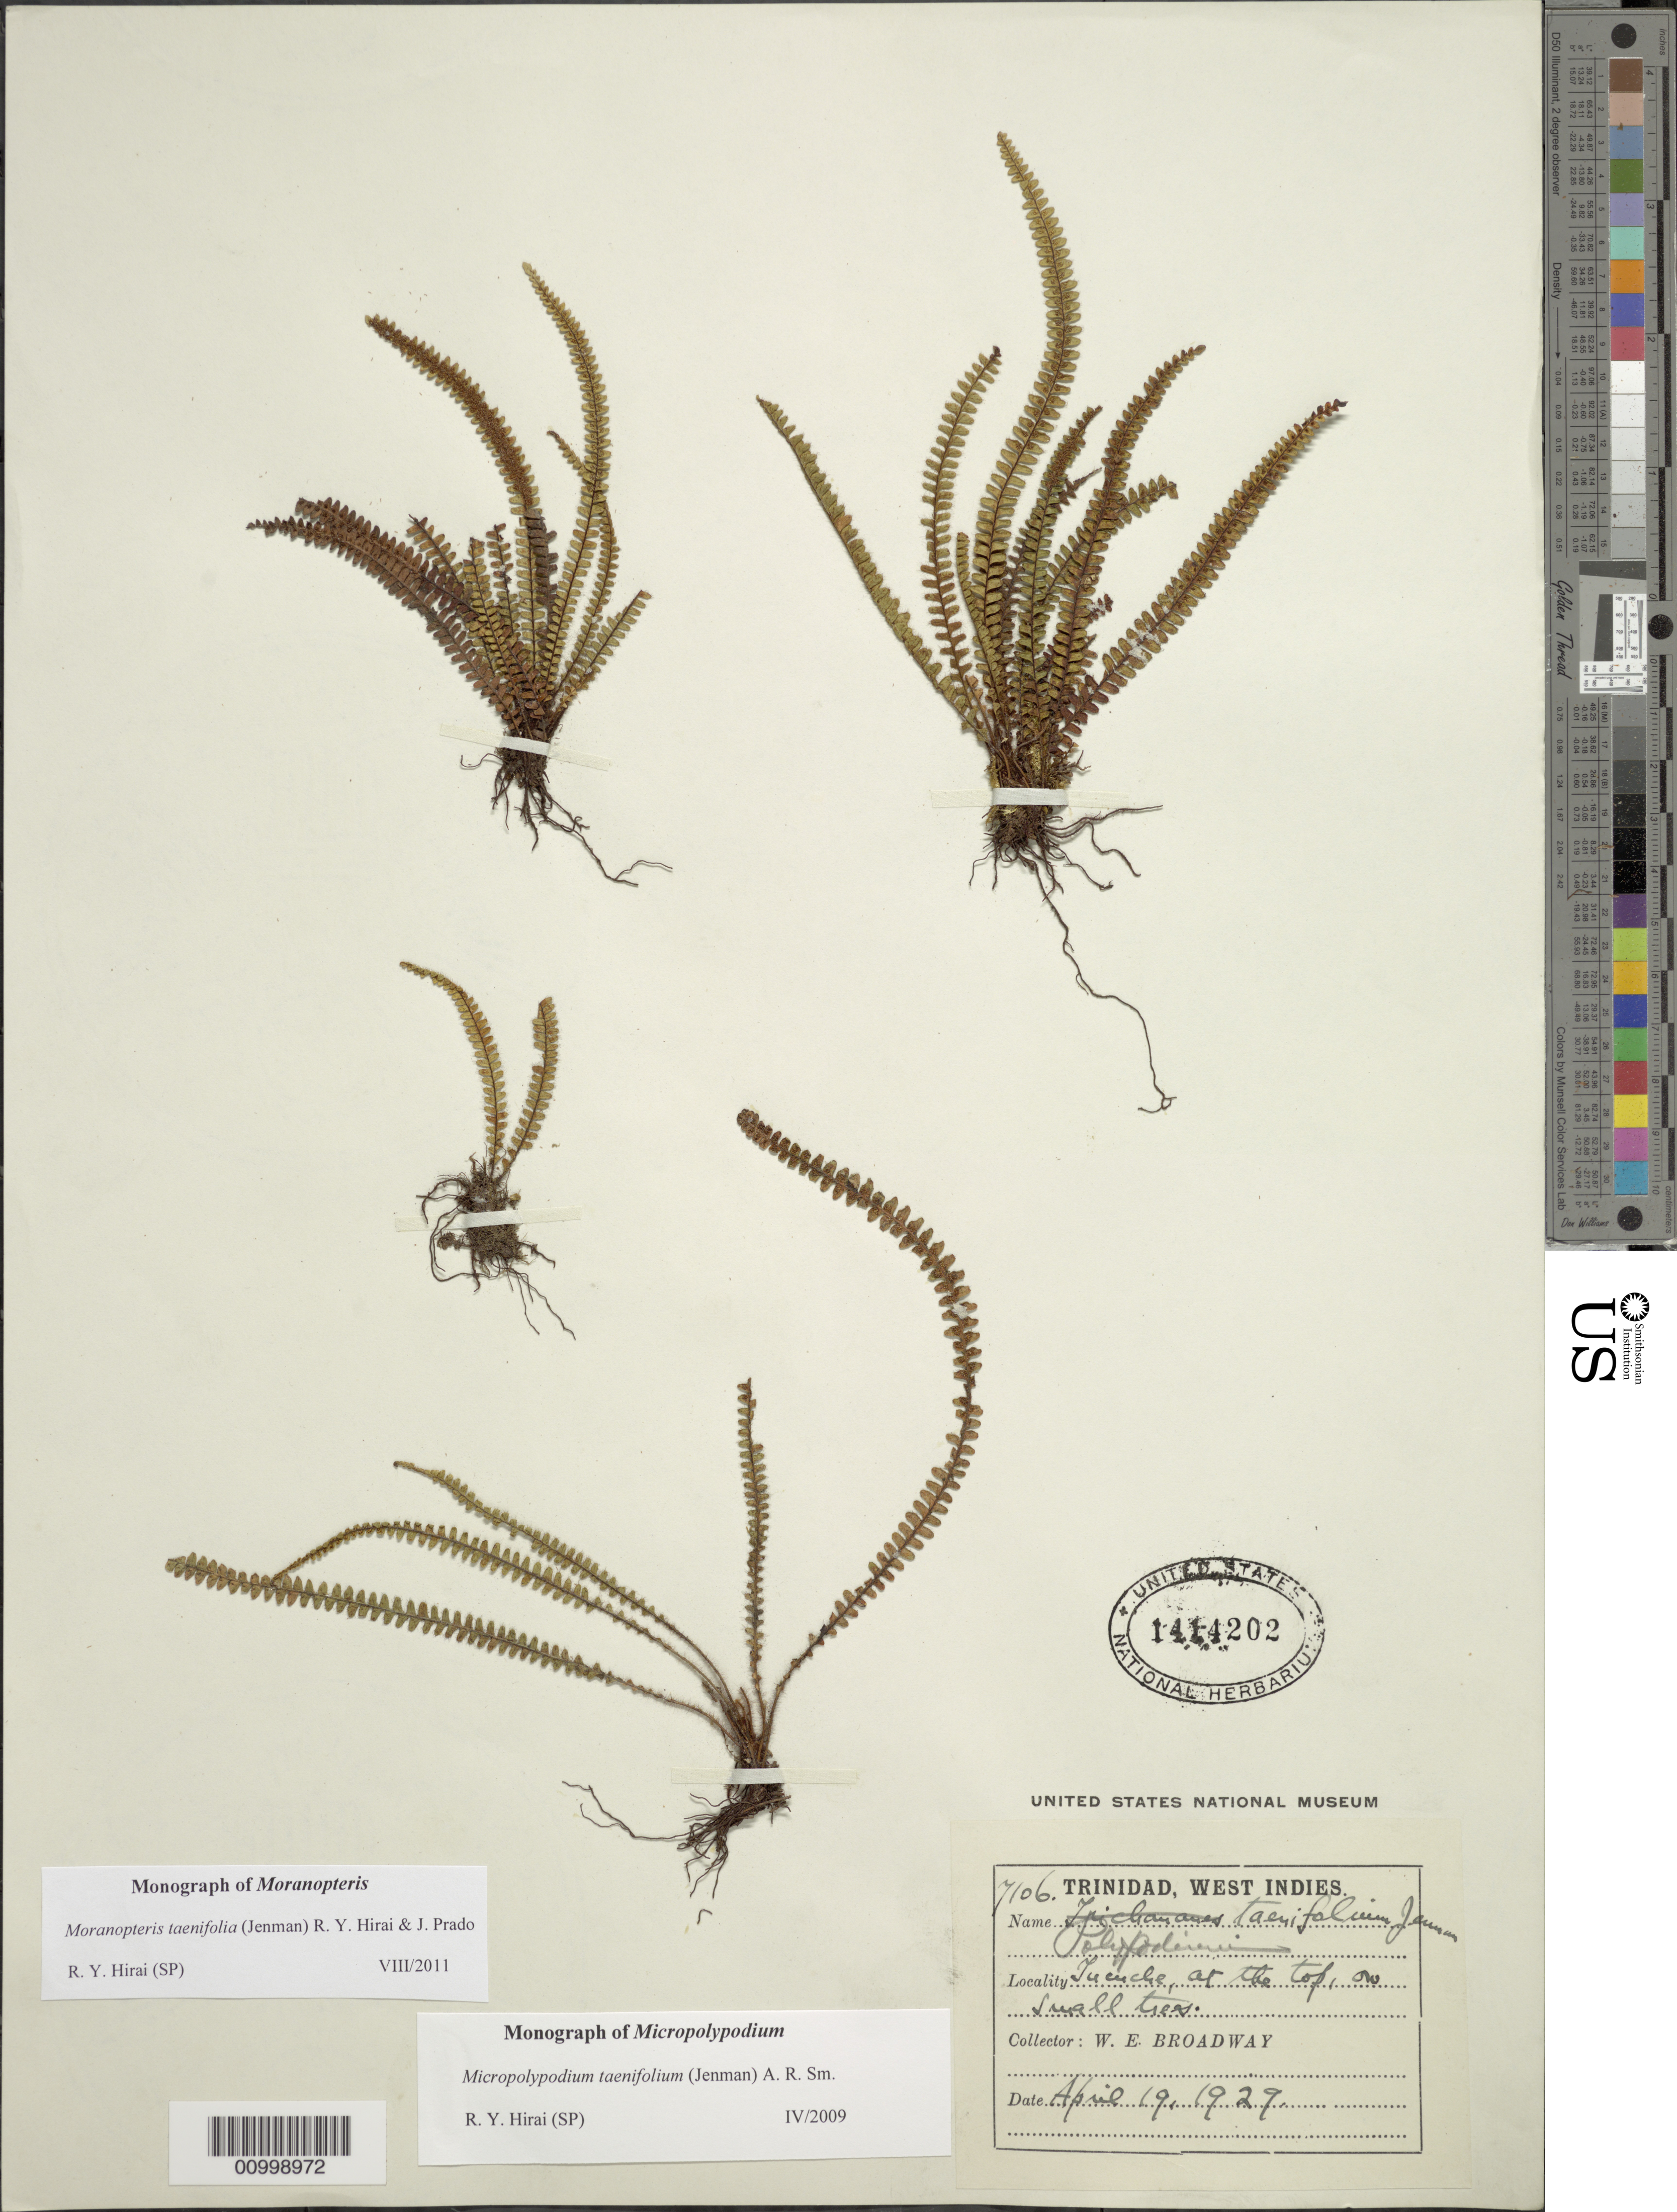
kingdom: Plantae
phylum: Tracheophyta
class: Polypodiopsida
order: Polypodiales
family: Polypodiaceae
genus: Moranopteris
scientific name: Moranopteris taenifolia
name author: (Jenman) R. Y. Hirai & J. Prado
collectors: W. E. Broadway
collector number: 7106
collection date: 1929-04-19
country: Trinidad and Tobago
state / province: Saint George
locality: Tucuche. Trinidad.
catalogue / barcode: US 1414202